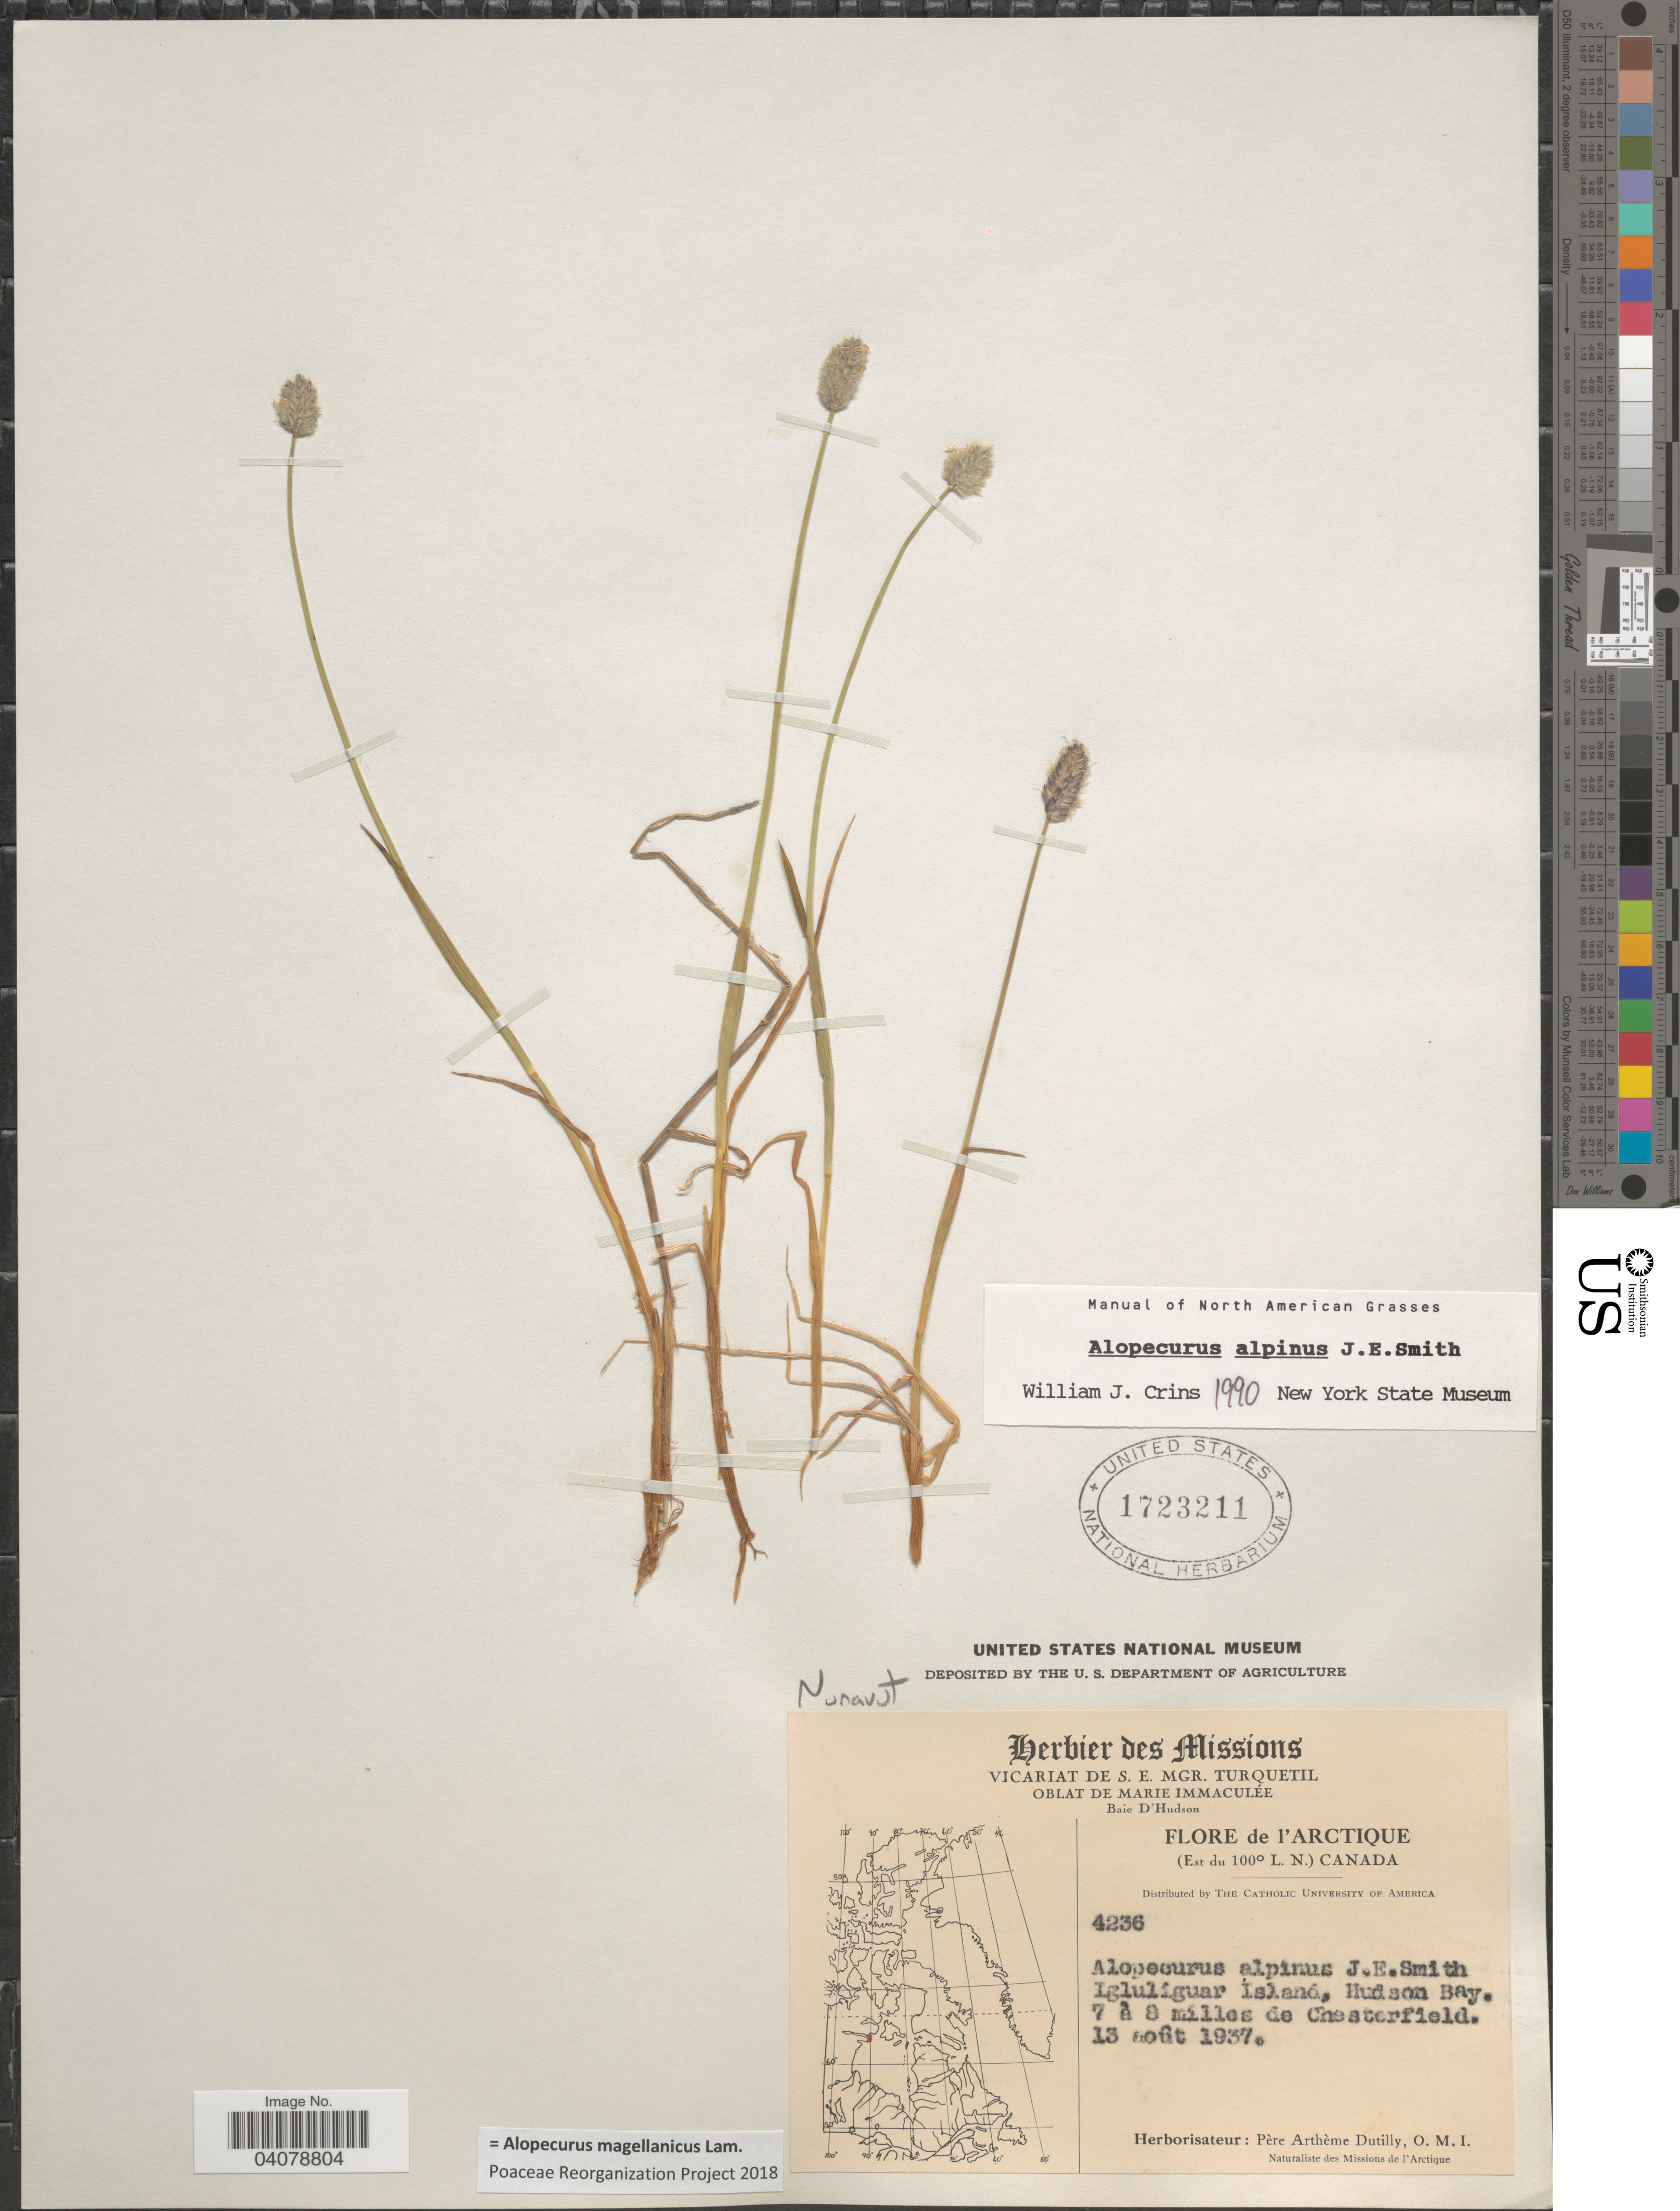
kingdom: Plantae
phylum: Tracheophyta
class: Liliopsida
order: Poales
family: Poaceae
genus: Alopecurus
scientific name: Alopecurus magellanicus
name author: Lam.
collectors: P. Dutilly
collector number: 4236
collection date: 1937-08-13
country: Canada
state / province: Nunavut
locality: L'Arctique. (Est du 100° L.N.). Igluliguar Island, Hudson Bay. 7 à 8 miles de Chesterfield. Herbier des Missions. Naturaliste des Missions de l'Arctique. [unsure placement]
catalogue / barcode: US 1723211